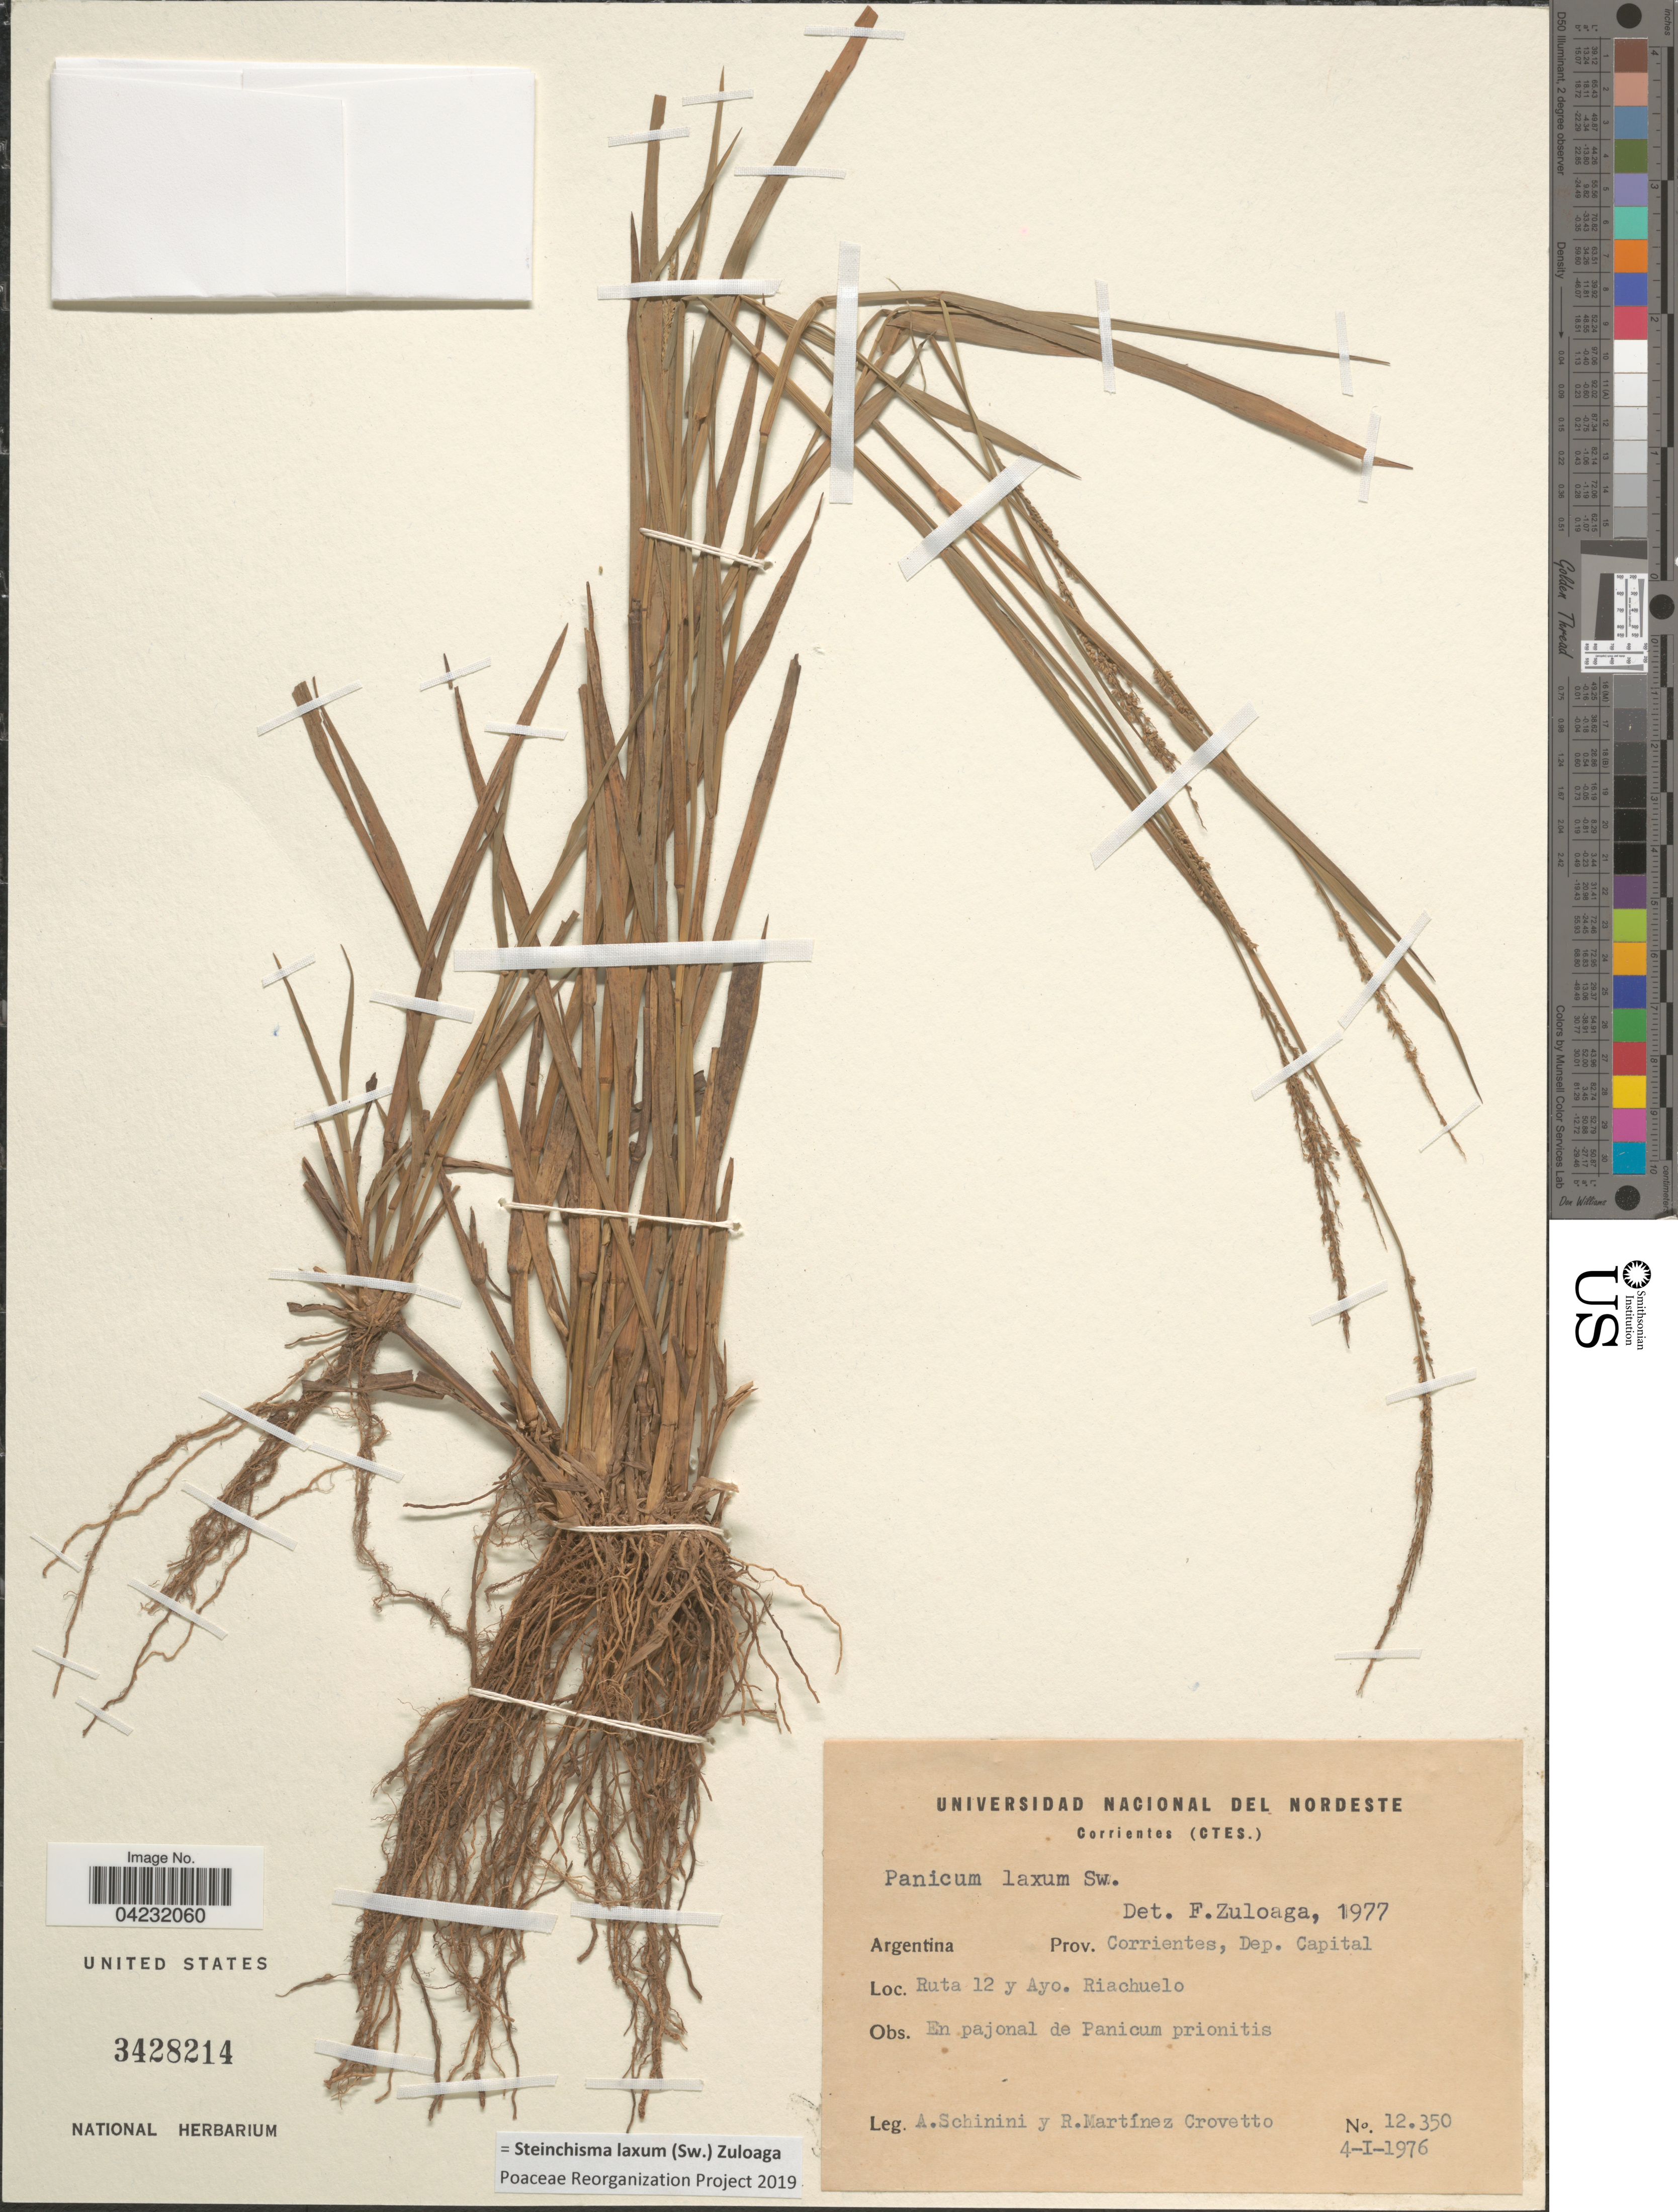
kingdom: Plantae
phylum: Tracheophyta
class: Liliopsida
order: Poales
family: Poaceae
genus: Steinchisma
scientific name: Steinchisma laxum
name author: (Sw.) Zuloaga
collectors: A. Schinini & R. Martinez Crovetto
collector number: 12350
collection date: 1976-01-04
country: Argentina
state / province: Corrientes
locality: Dep. Capital. Ruta 12 y Ayo. Ruachuelo. En pajonal de Panicum prionitis.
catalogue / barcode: US 3428214